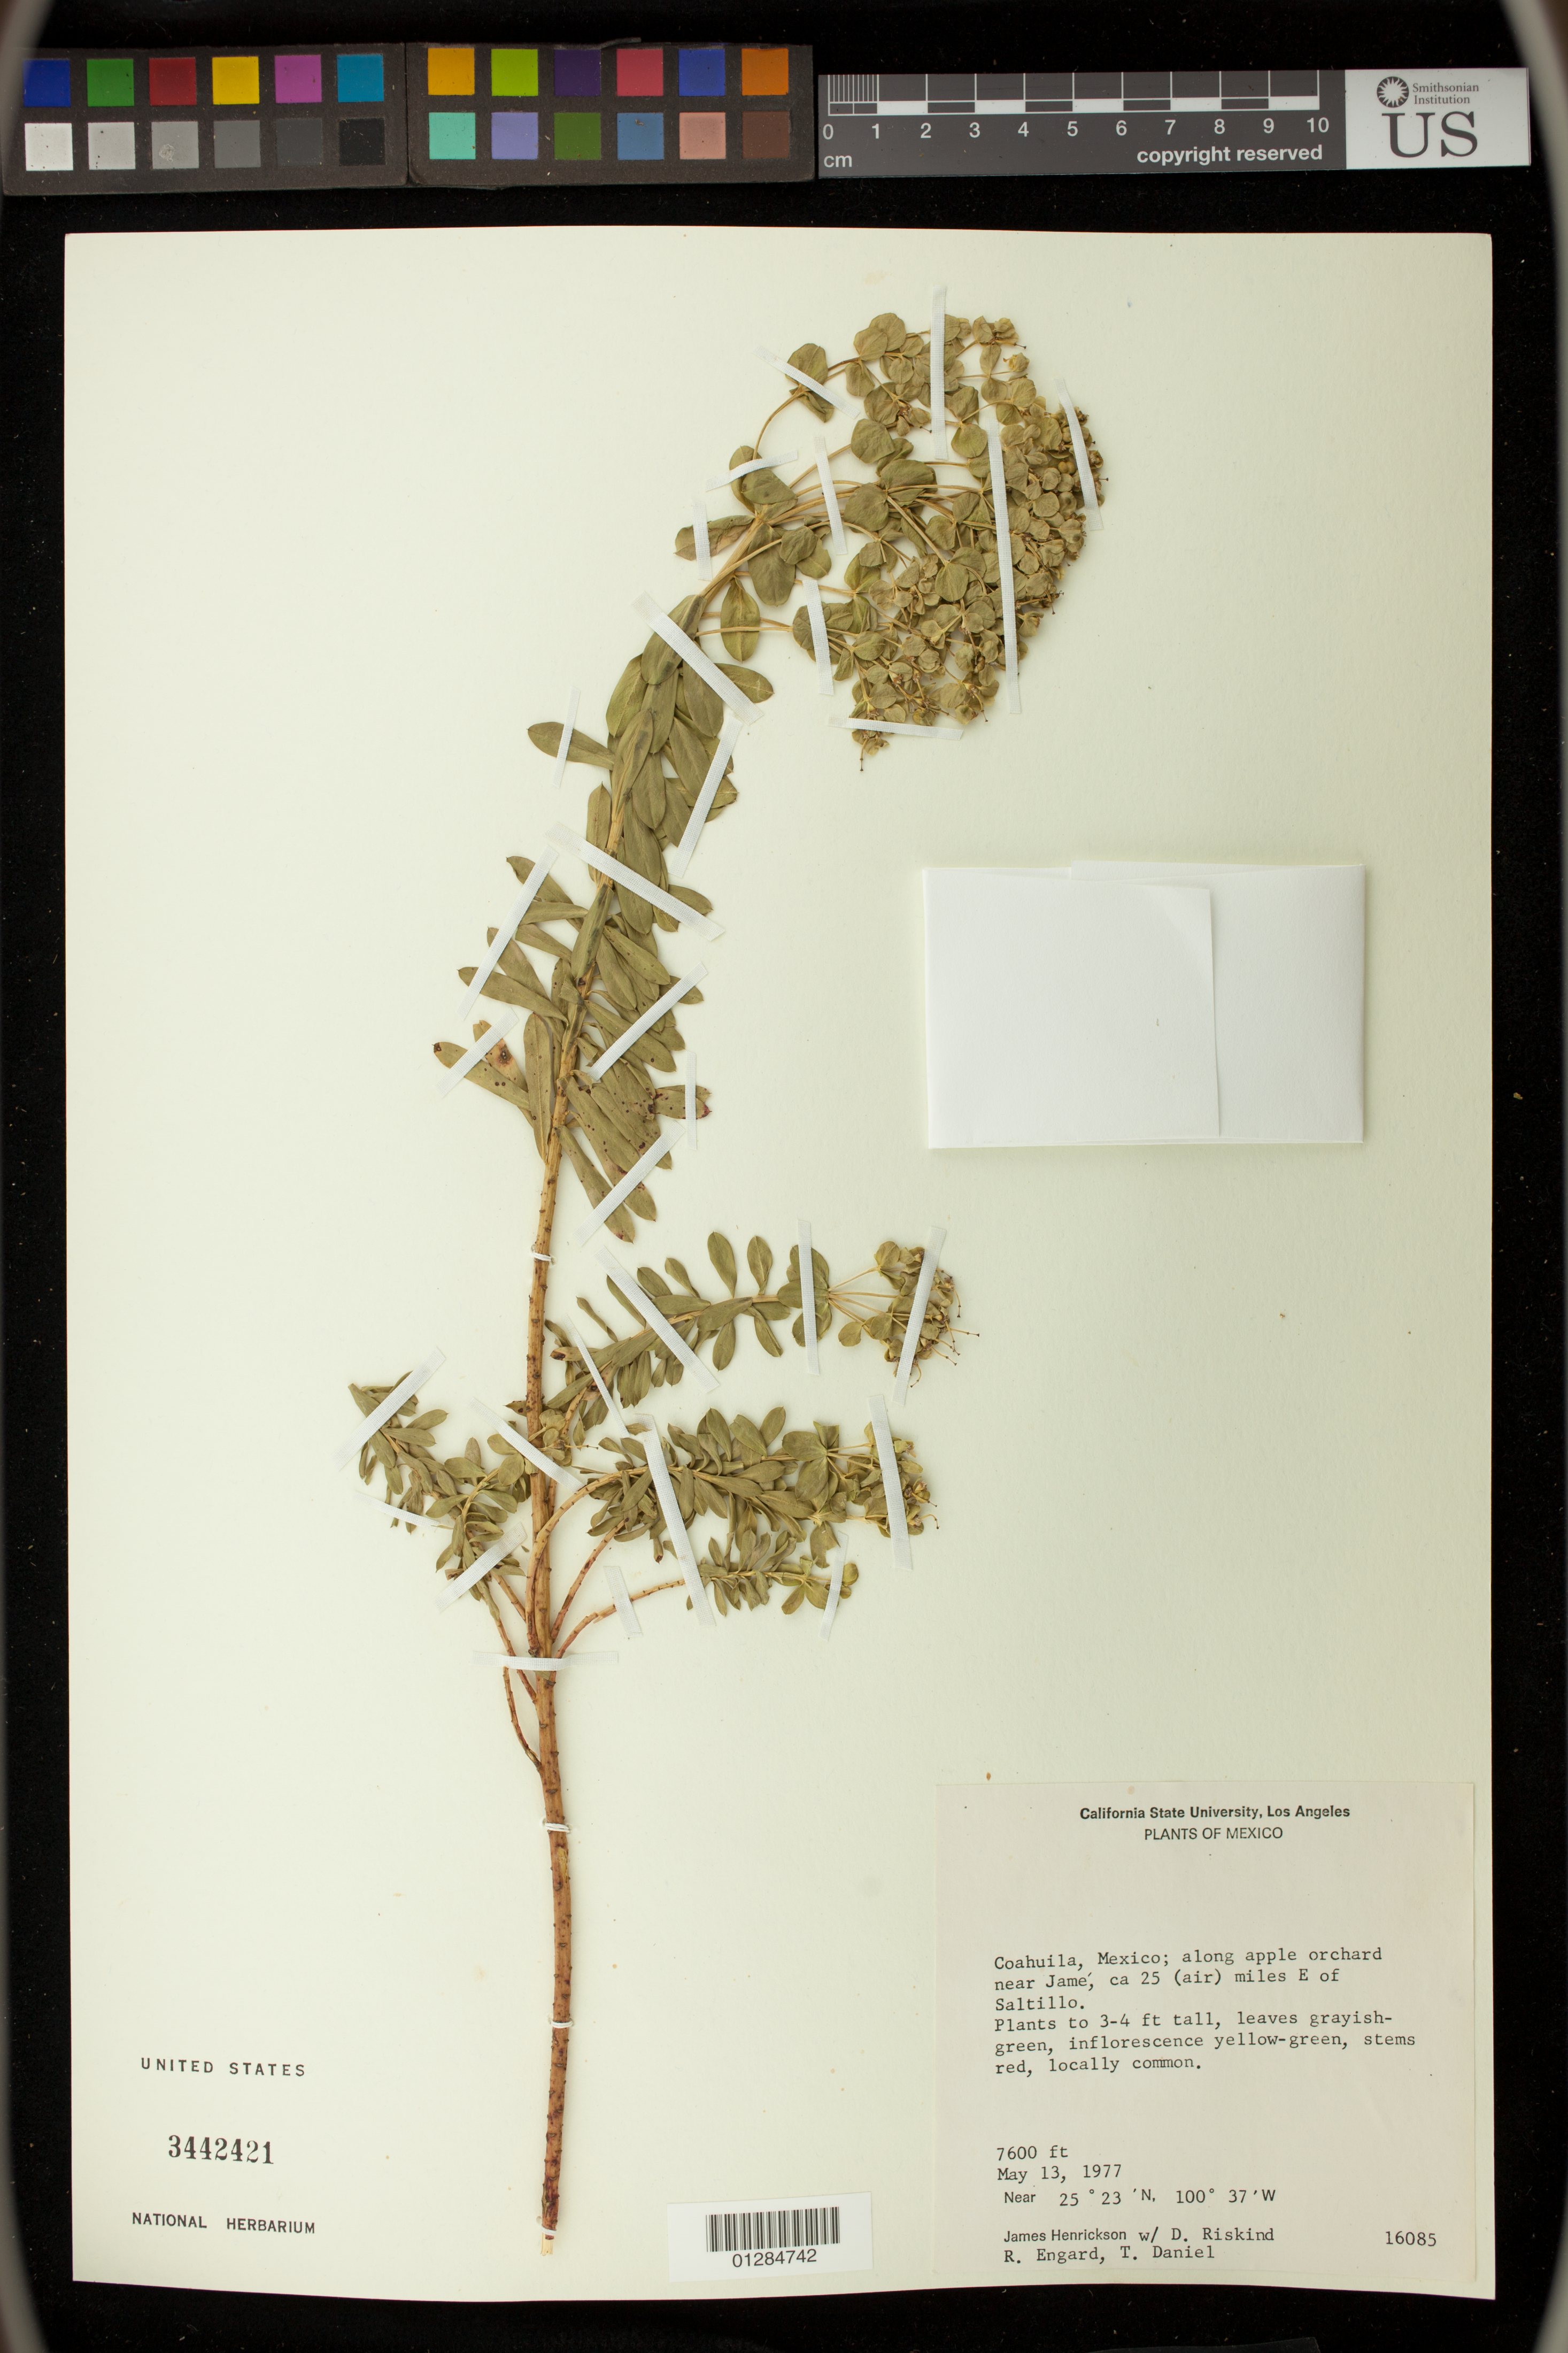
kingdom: Plantae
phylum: Tracheophyta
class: Magnoliopsida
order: Malpighiales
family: Euphorbiaceae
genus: Euphorbia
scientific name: Euphorbia sp.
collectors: J. Henrickson, D. Riskind, R. Engard & T. Daniel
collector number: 16085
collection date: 1977-05-13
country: Mexico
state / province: Coahuila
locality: along apple orchard near Jamé, ca 25 (air) miles E of Saltillo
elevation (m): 2316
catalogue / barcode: US 3442421